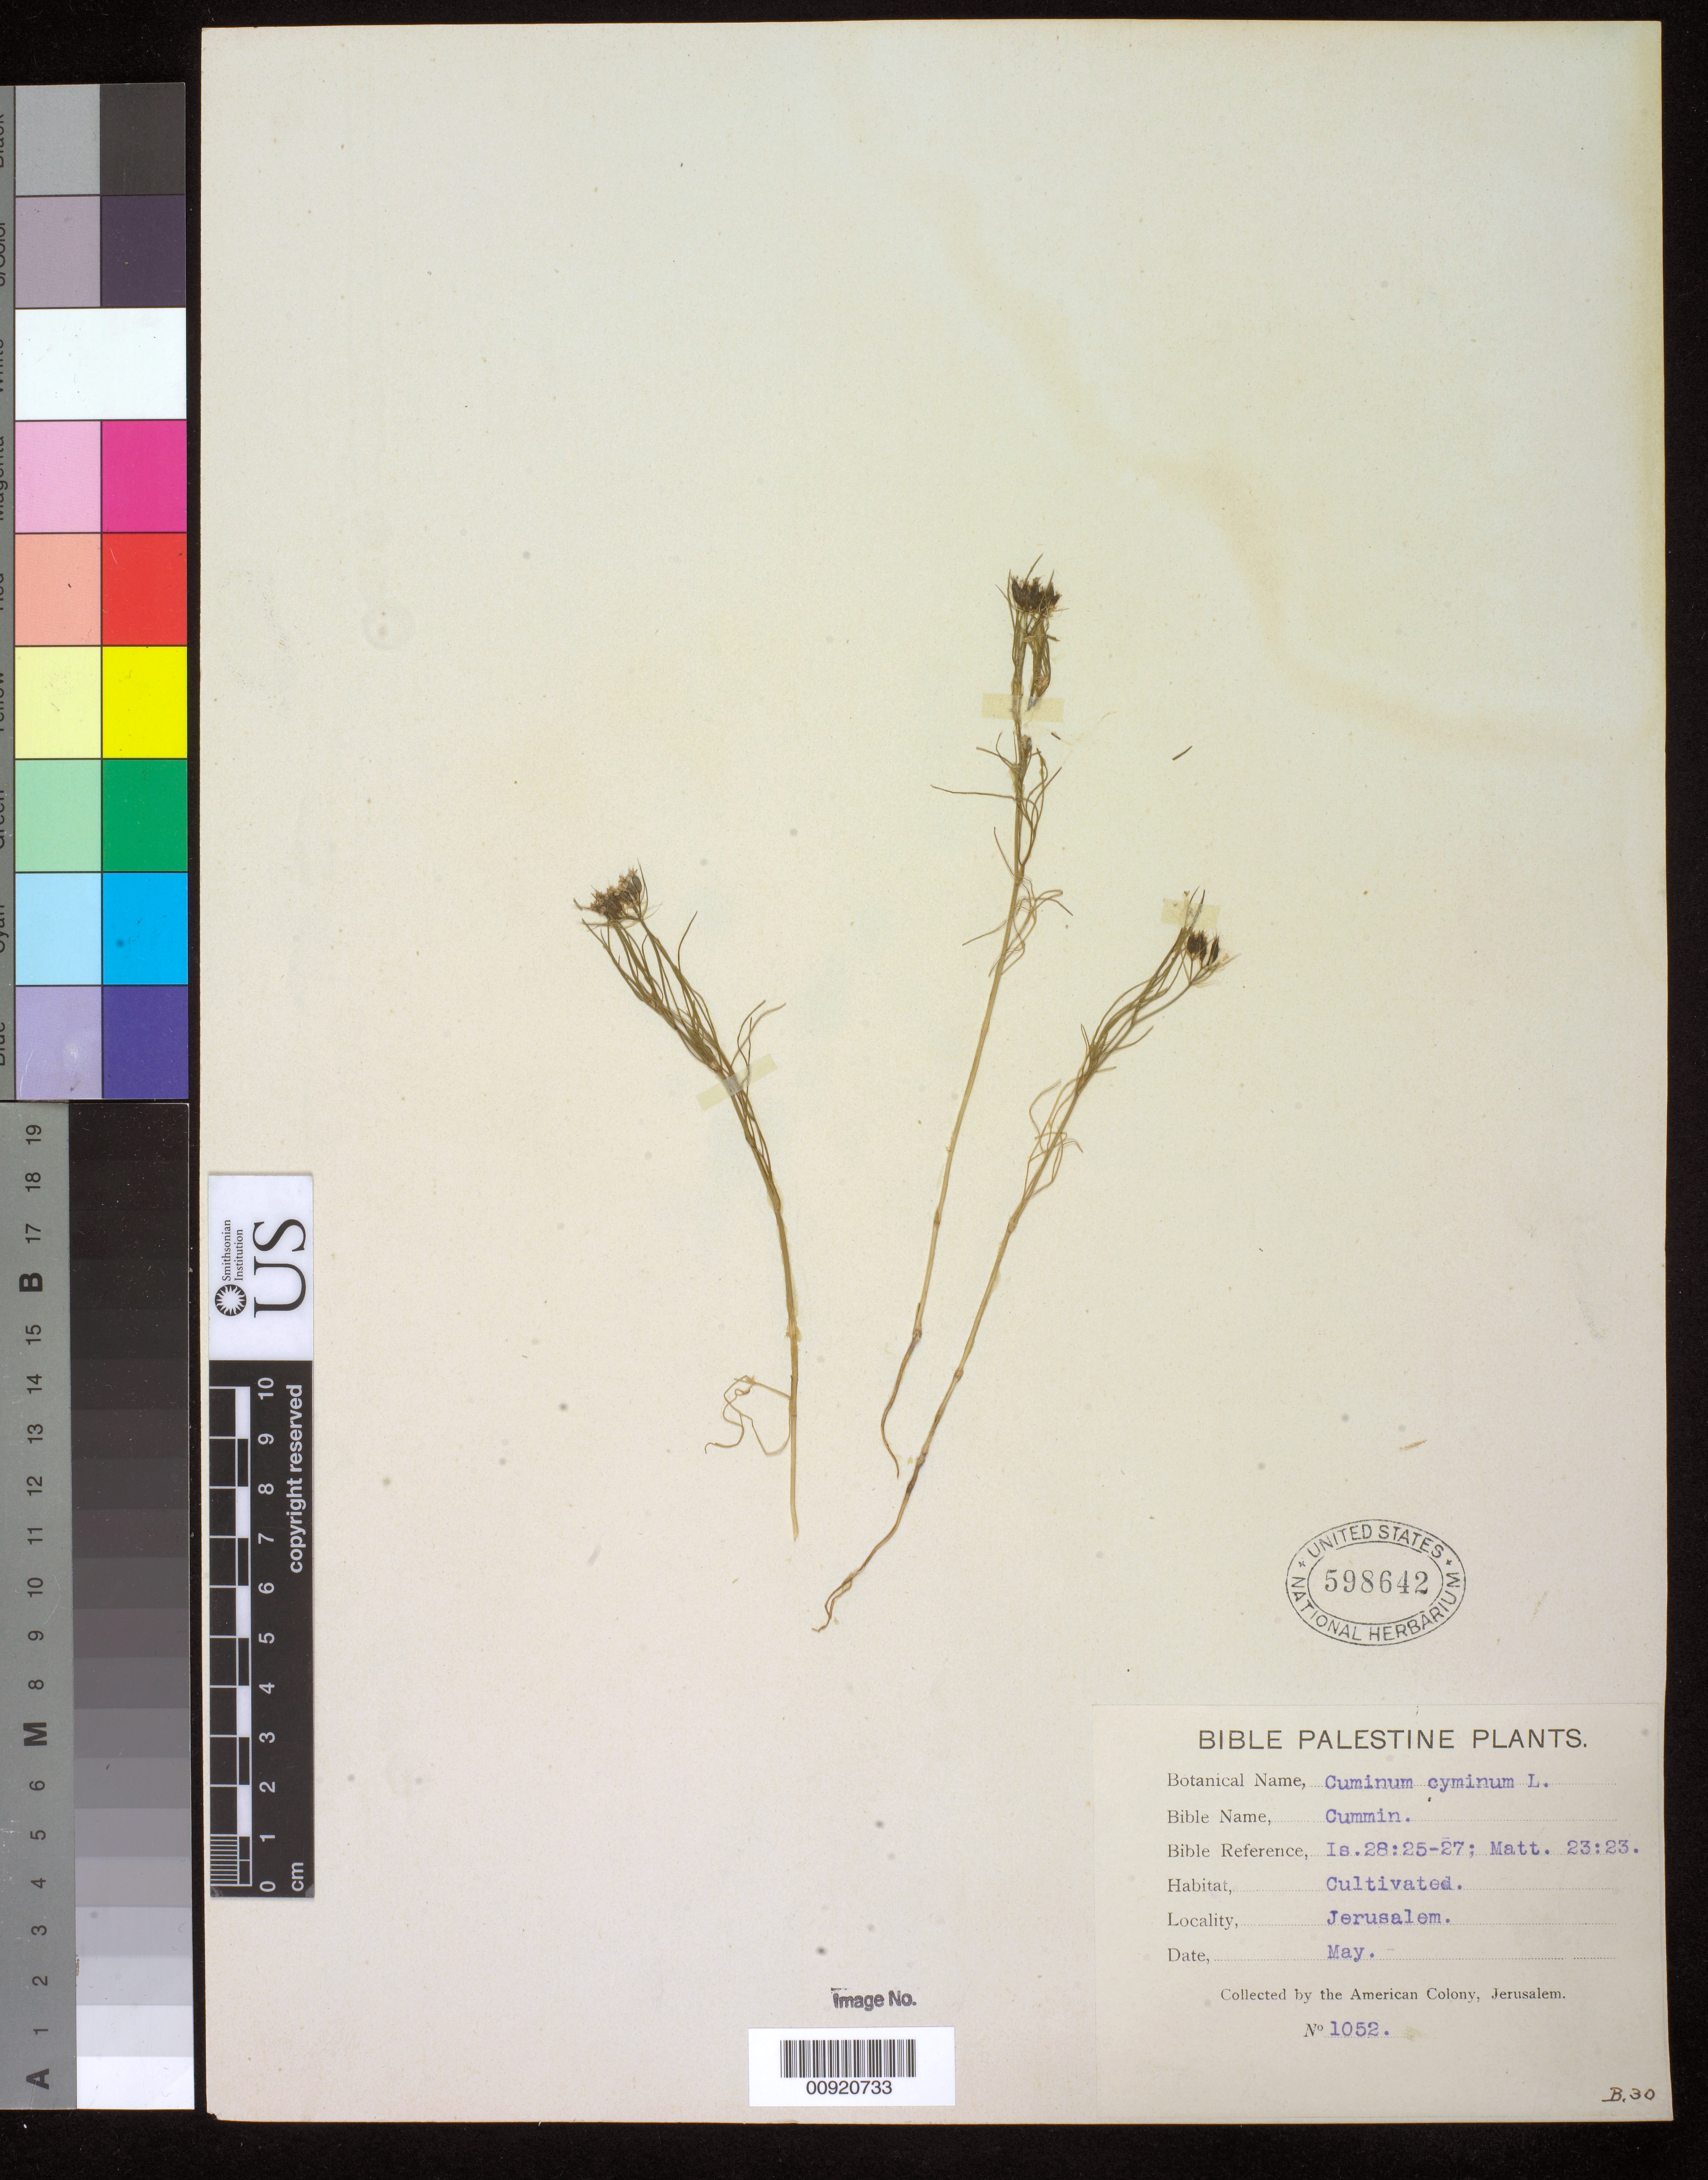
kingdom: Plantae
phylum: Tracheophyta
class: Magnoliopsida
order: Apiales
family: Apiaceae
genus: Cuminum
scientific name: Cuminum cyminum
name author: L.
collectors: American Colony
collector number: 1052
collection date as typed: May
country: Israel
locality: Jerusalem.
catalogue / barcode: US 598642